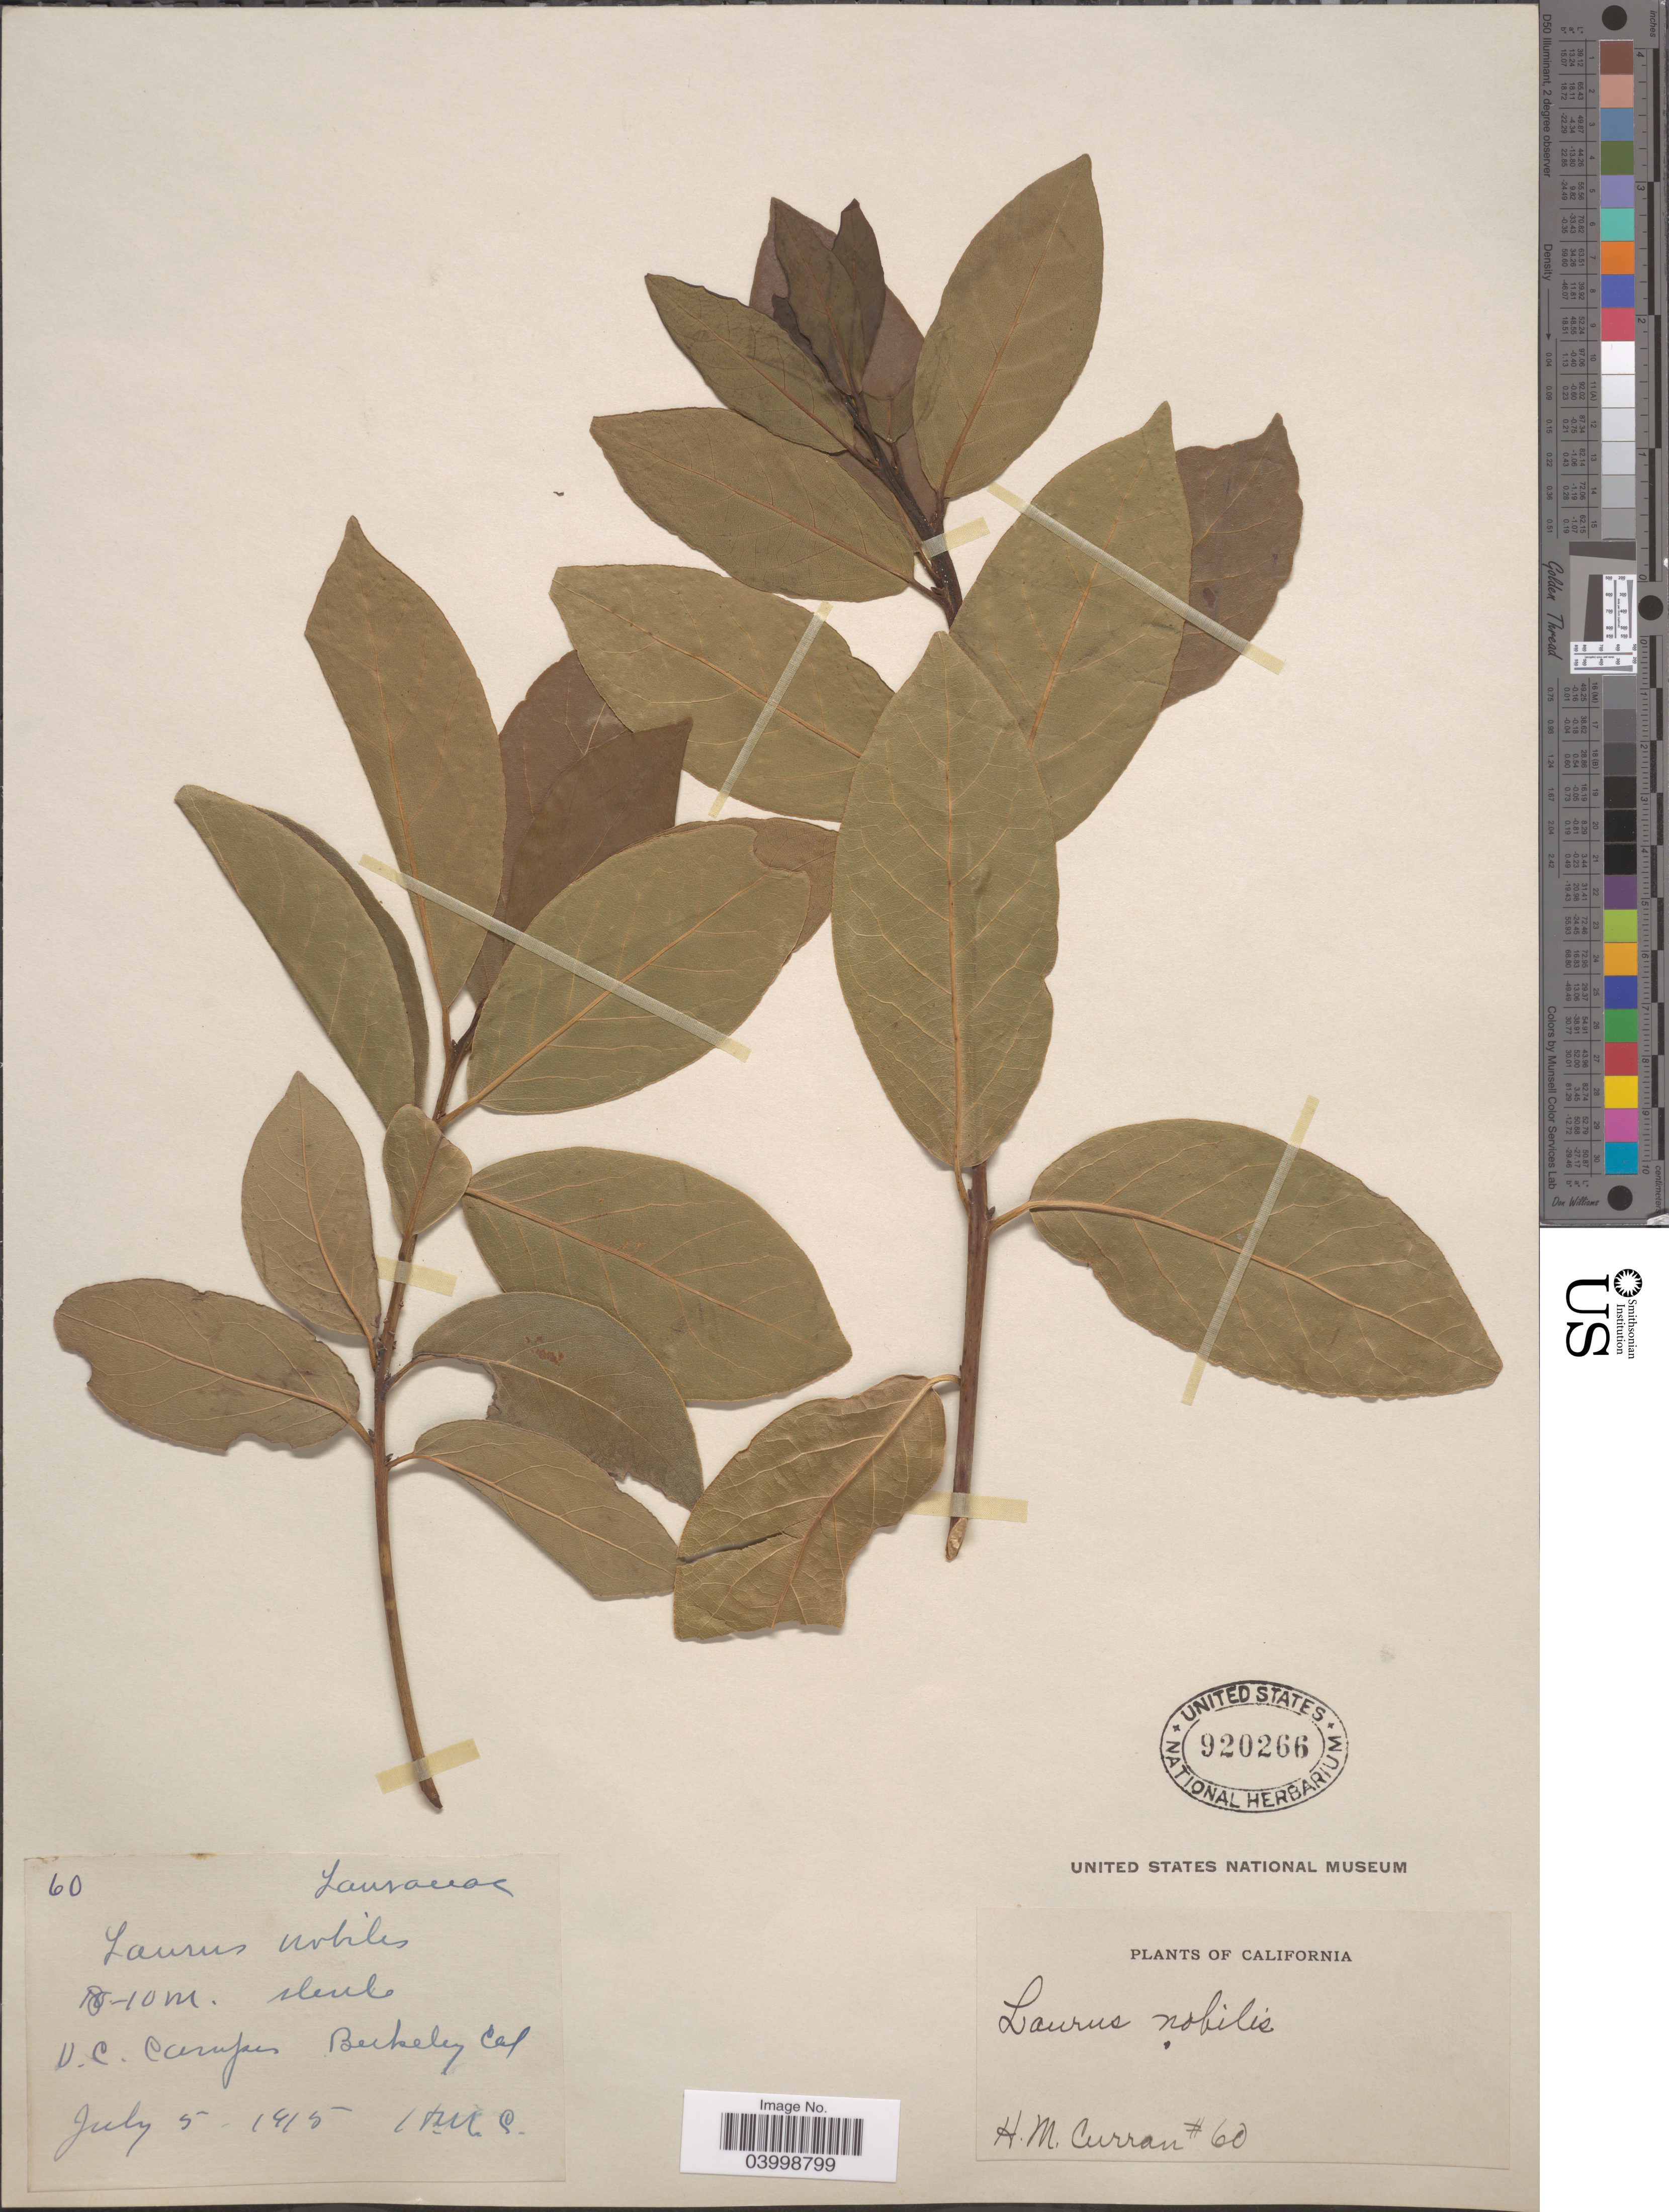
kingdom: Plantae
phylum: Tracheophyta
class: Magnoliopsida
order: Laurales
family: Lauraceae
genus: Laurus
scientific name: Laurus nobilis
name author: L.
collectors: H. M. Curran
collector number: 60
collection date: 1915-07-05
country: United States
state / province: California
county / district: Alameda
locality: V.C. Campus. Berkeley.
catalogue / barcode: US 920266